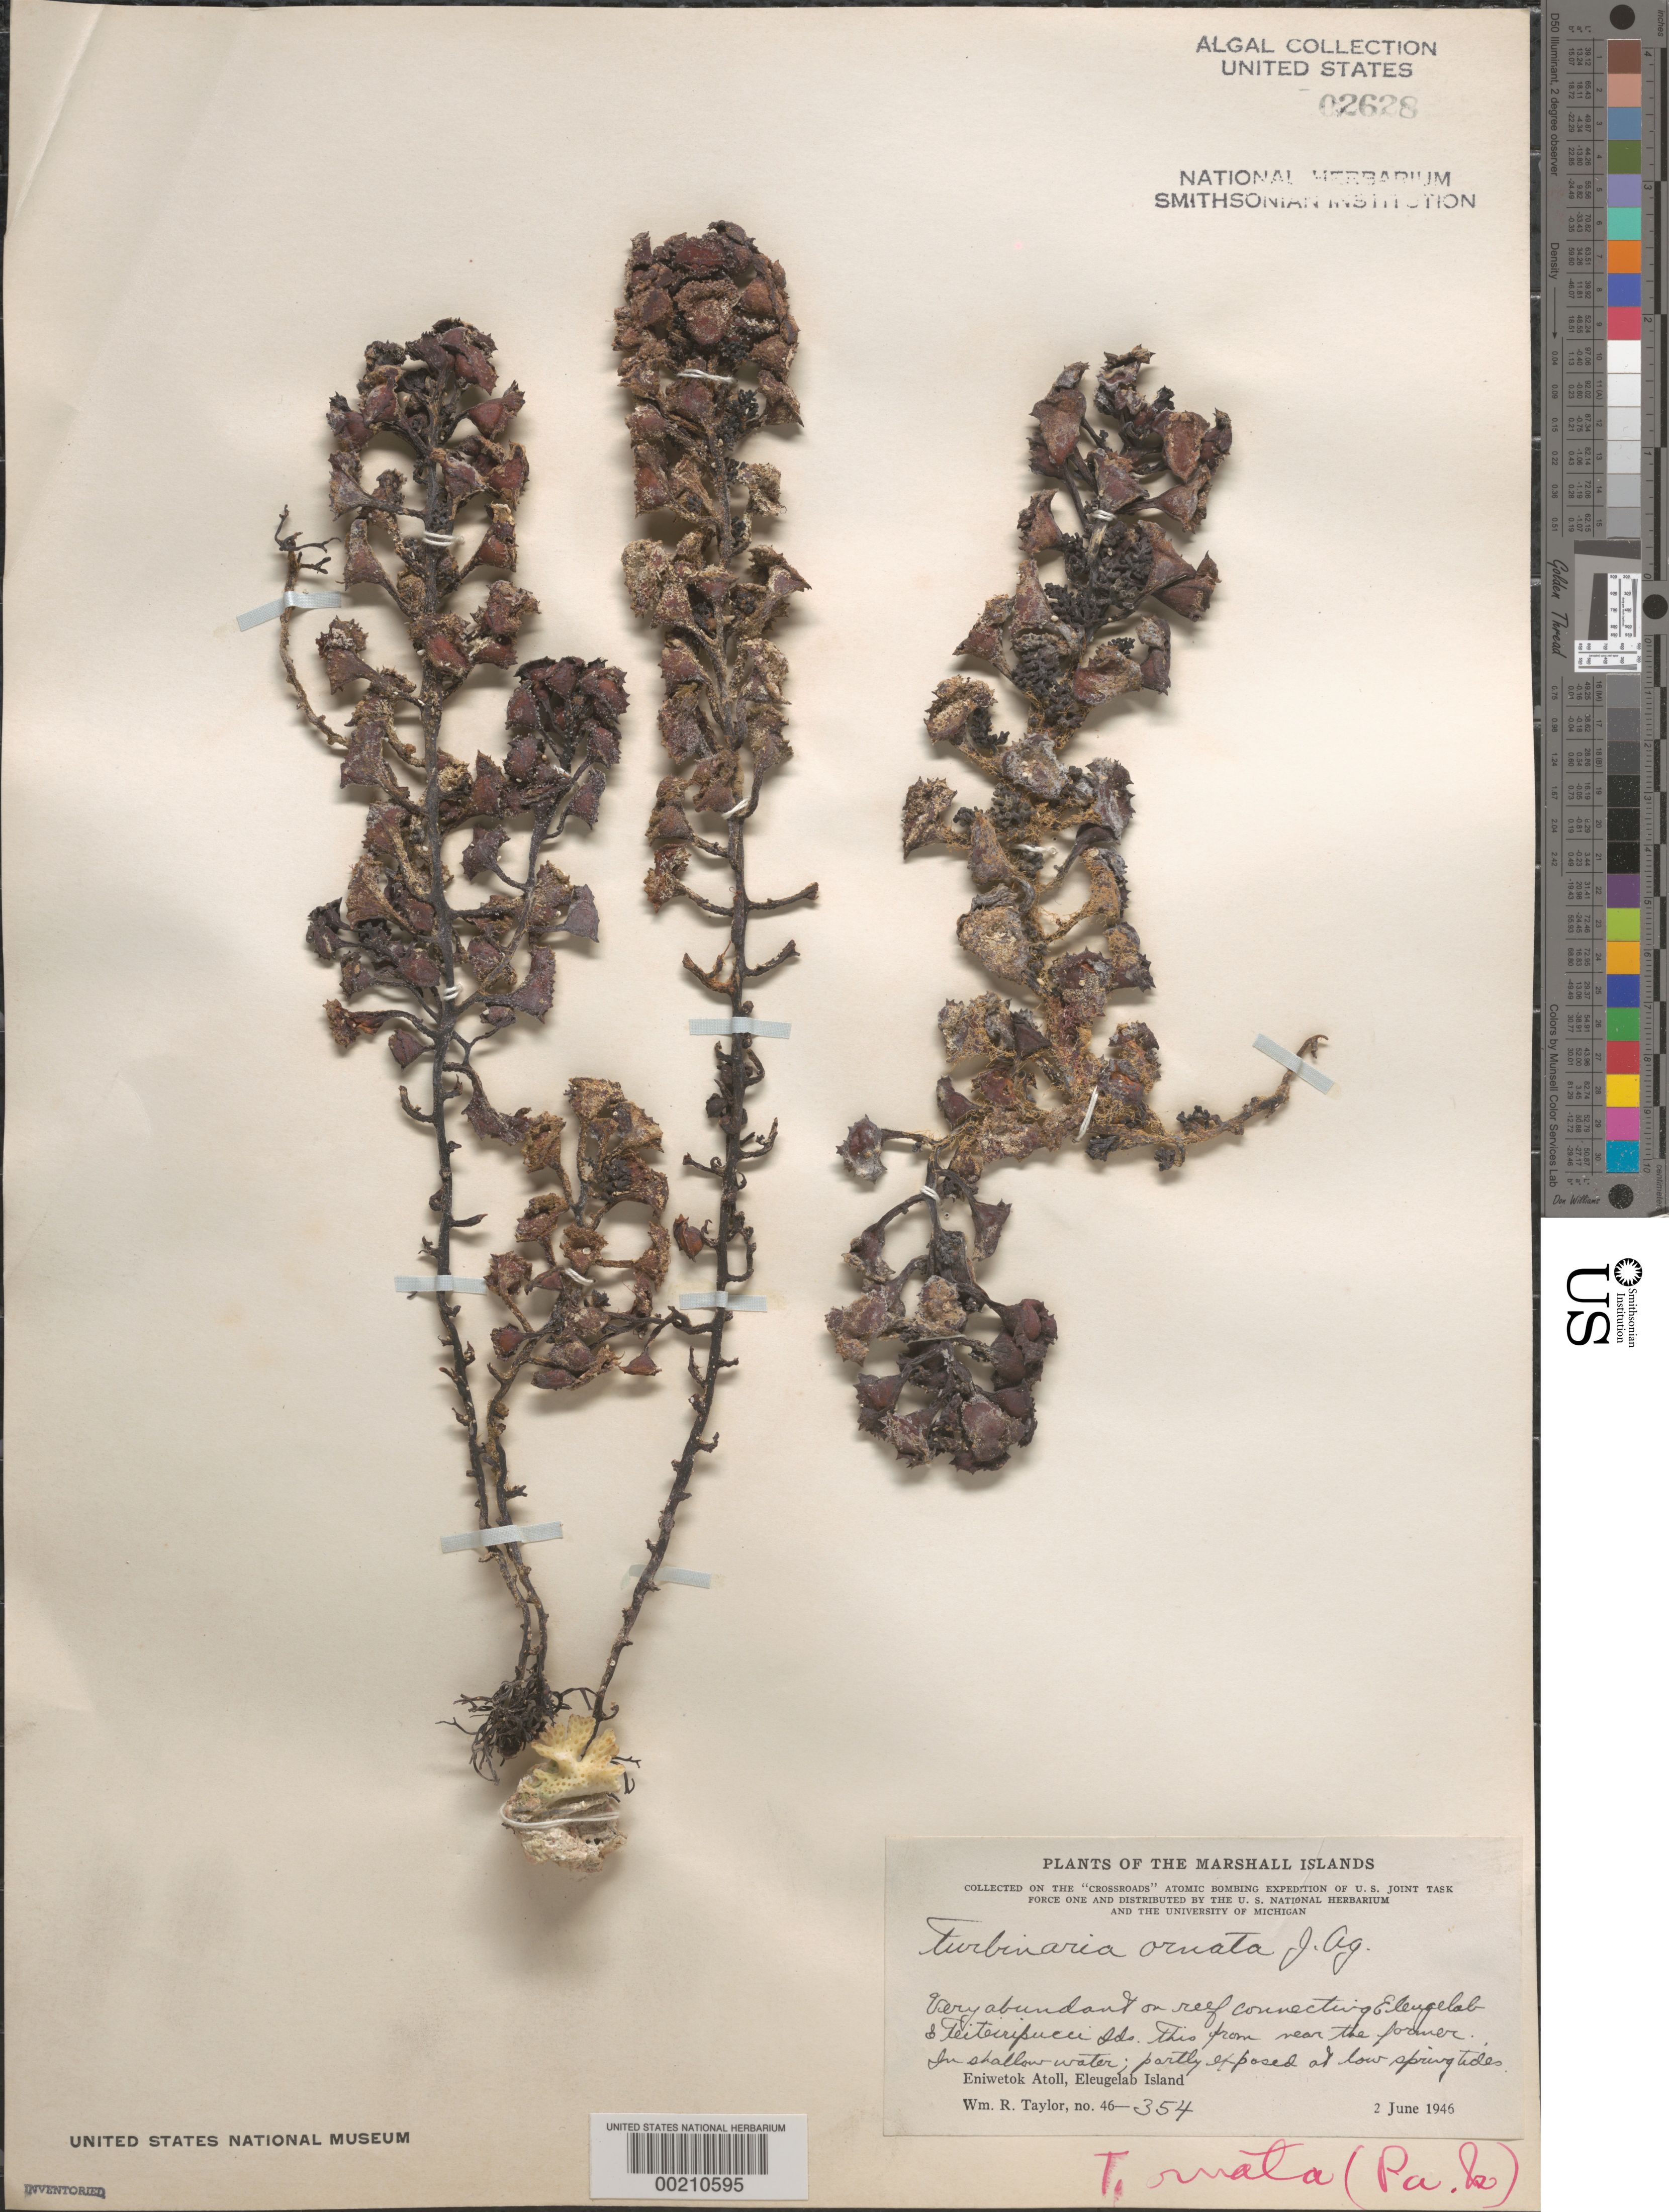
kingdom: Chromista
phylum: Ochrophyta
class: Phaeophyceae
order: Fucales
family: Sargassaceae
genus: Turbinaria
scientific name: Turbinaria ornata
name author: (Turner) J. Agardh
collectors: W. R. Taylor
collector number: WRT 46-354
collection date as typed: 02 Jun 1946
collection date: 1946-06-02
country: Marshall Islands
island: Enewetak [Eniwetok] Atoll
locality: Eleugelab Islet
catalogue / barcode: US 2628